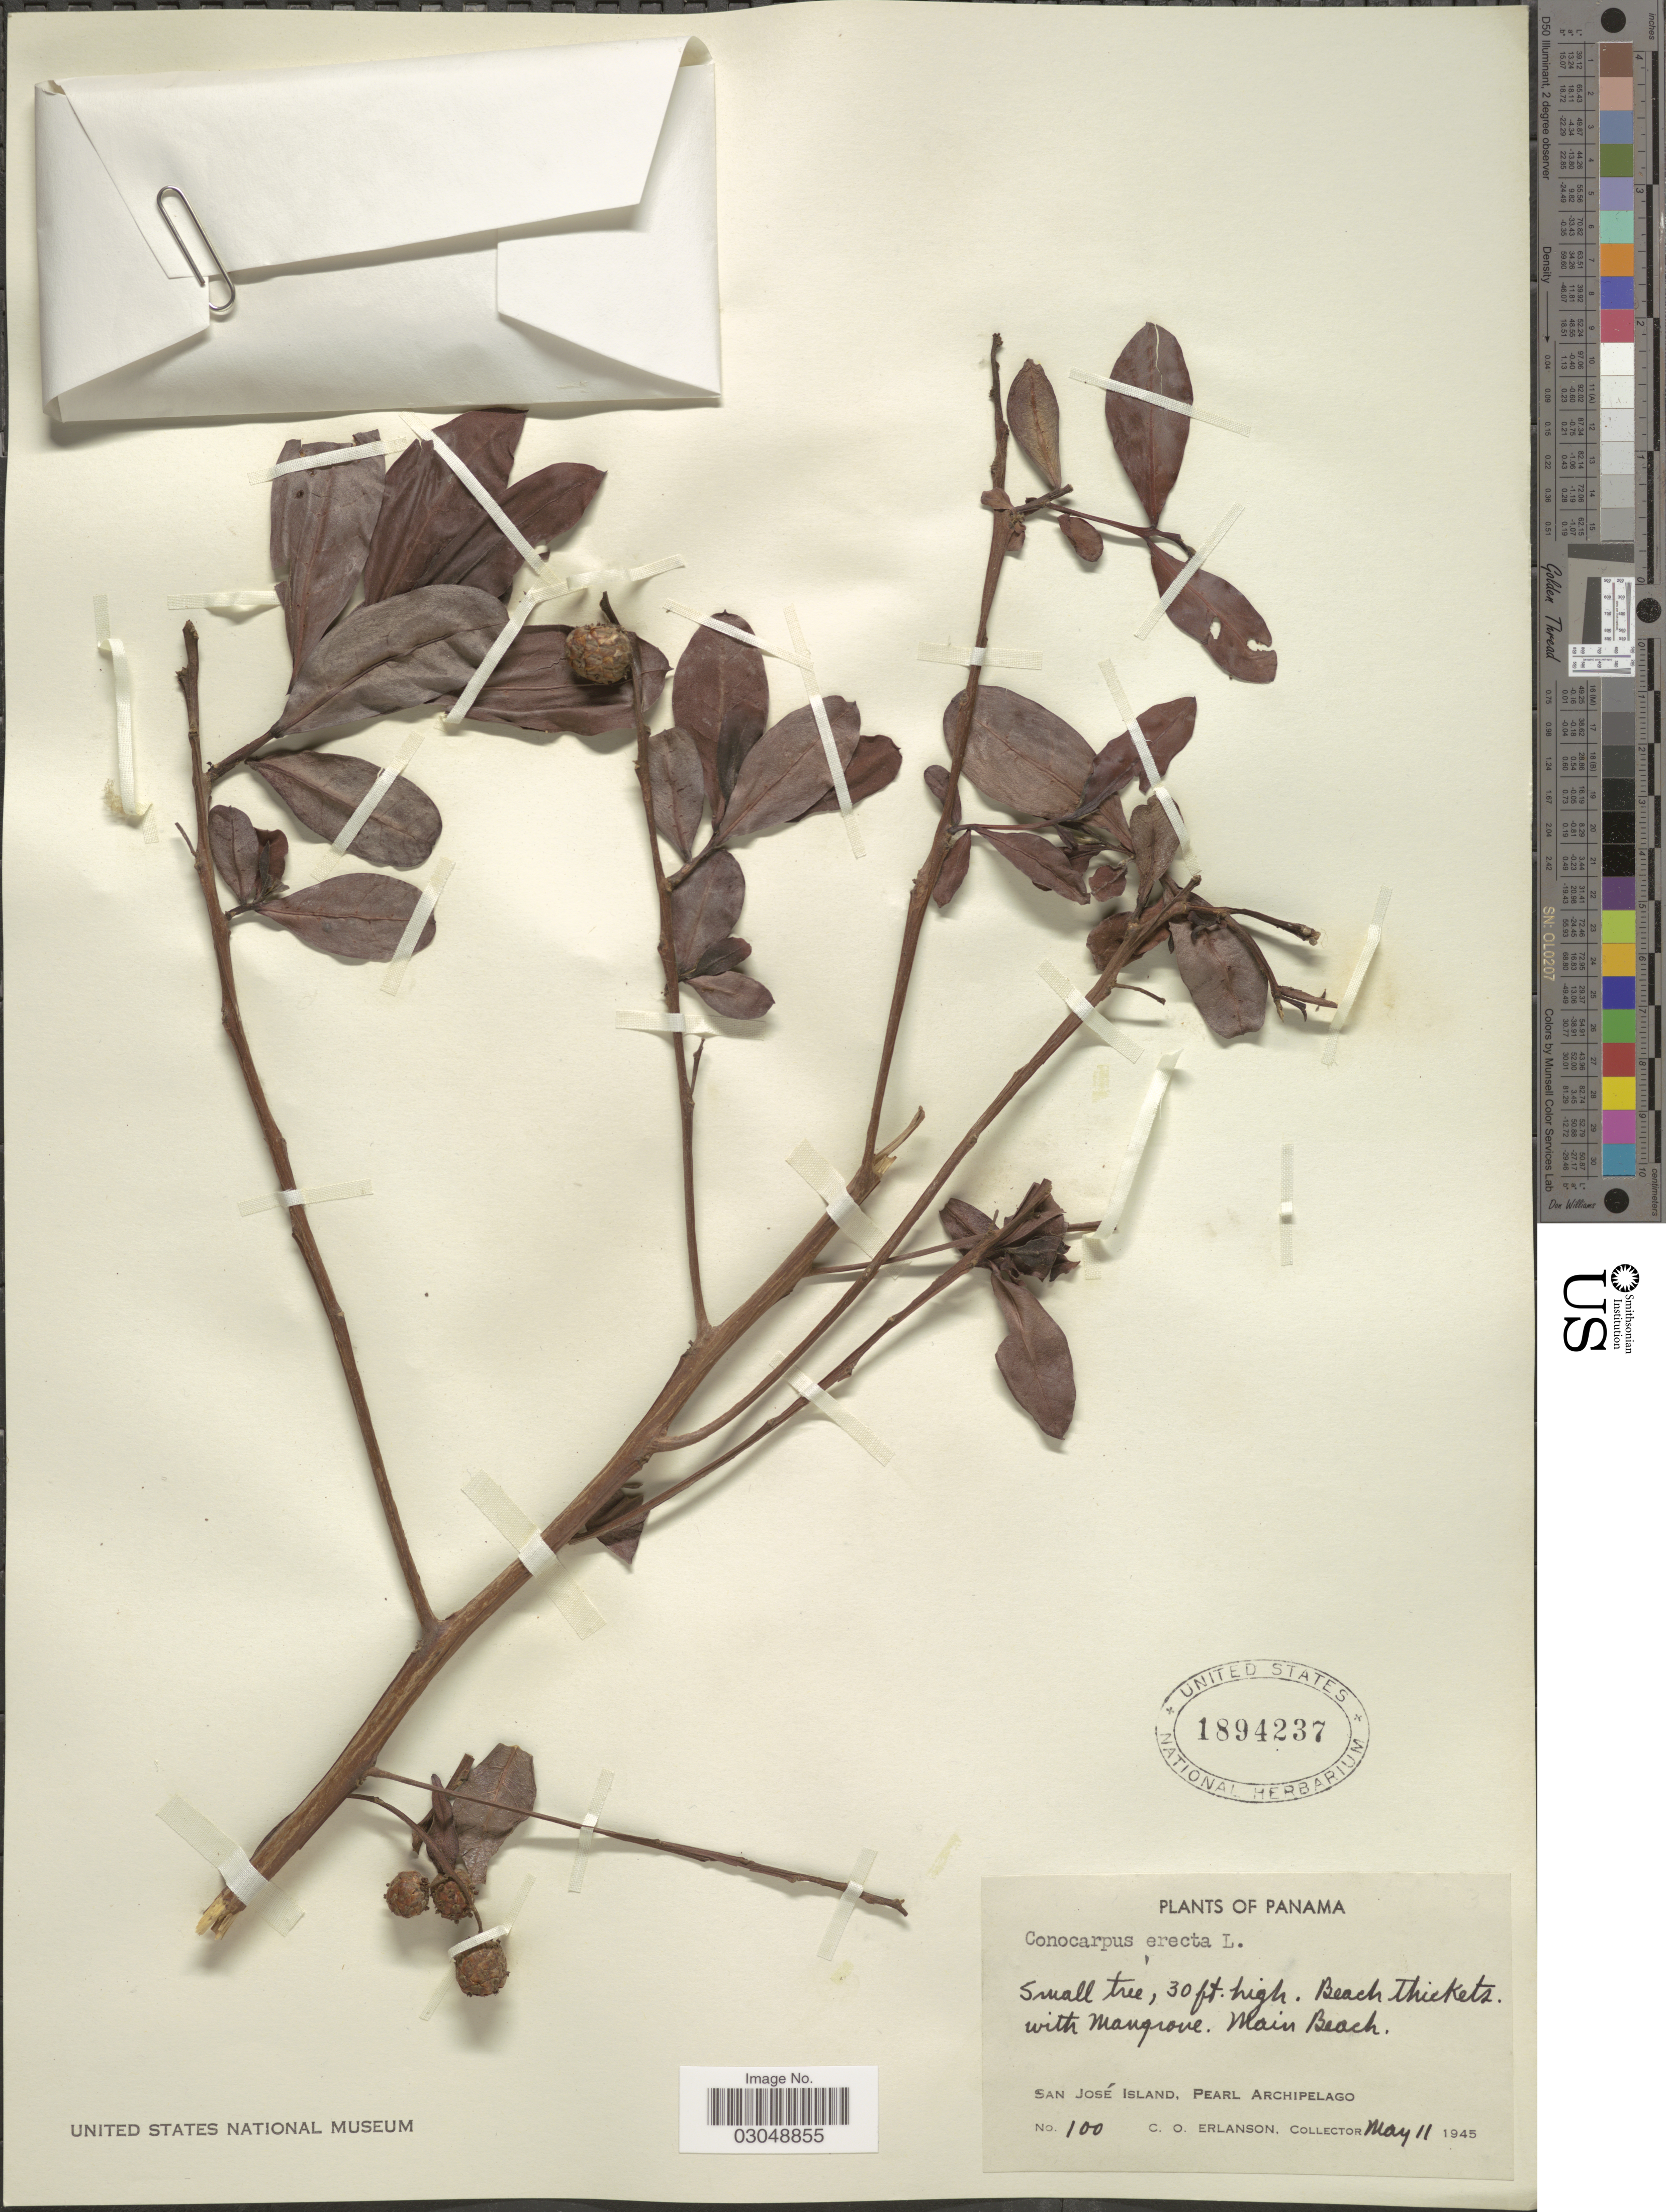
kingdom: Plantae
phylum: Tracheophyta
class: Magnoliopsida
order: Myrtales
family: Combretaceae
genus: Conocarpus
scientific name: Conocarpus erectus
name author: L.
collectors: C. O. Erlanson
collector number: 100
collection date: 1945-05-11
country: Panama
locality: San José Island, Pearl Archipelago.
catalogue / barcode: US 1894237